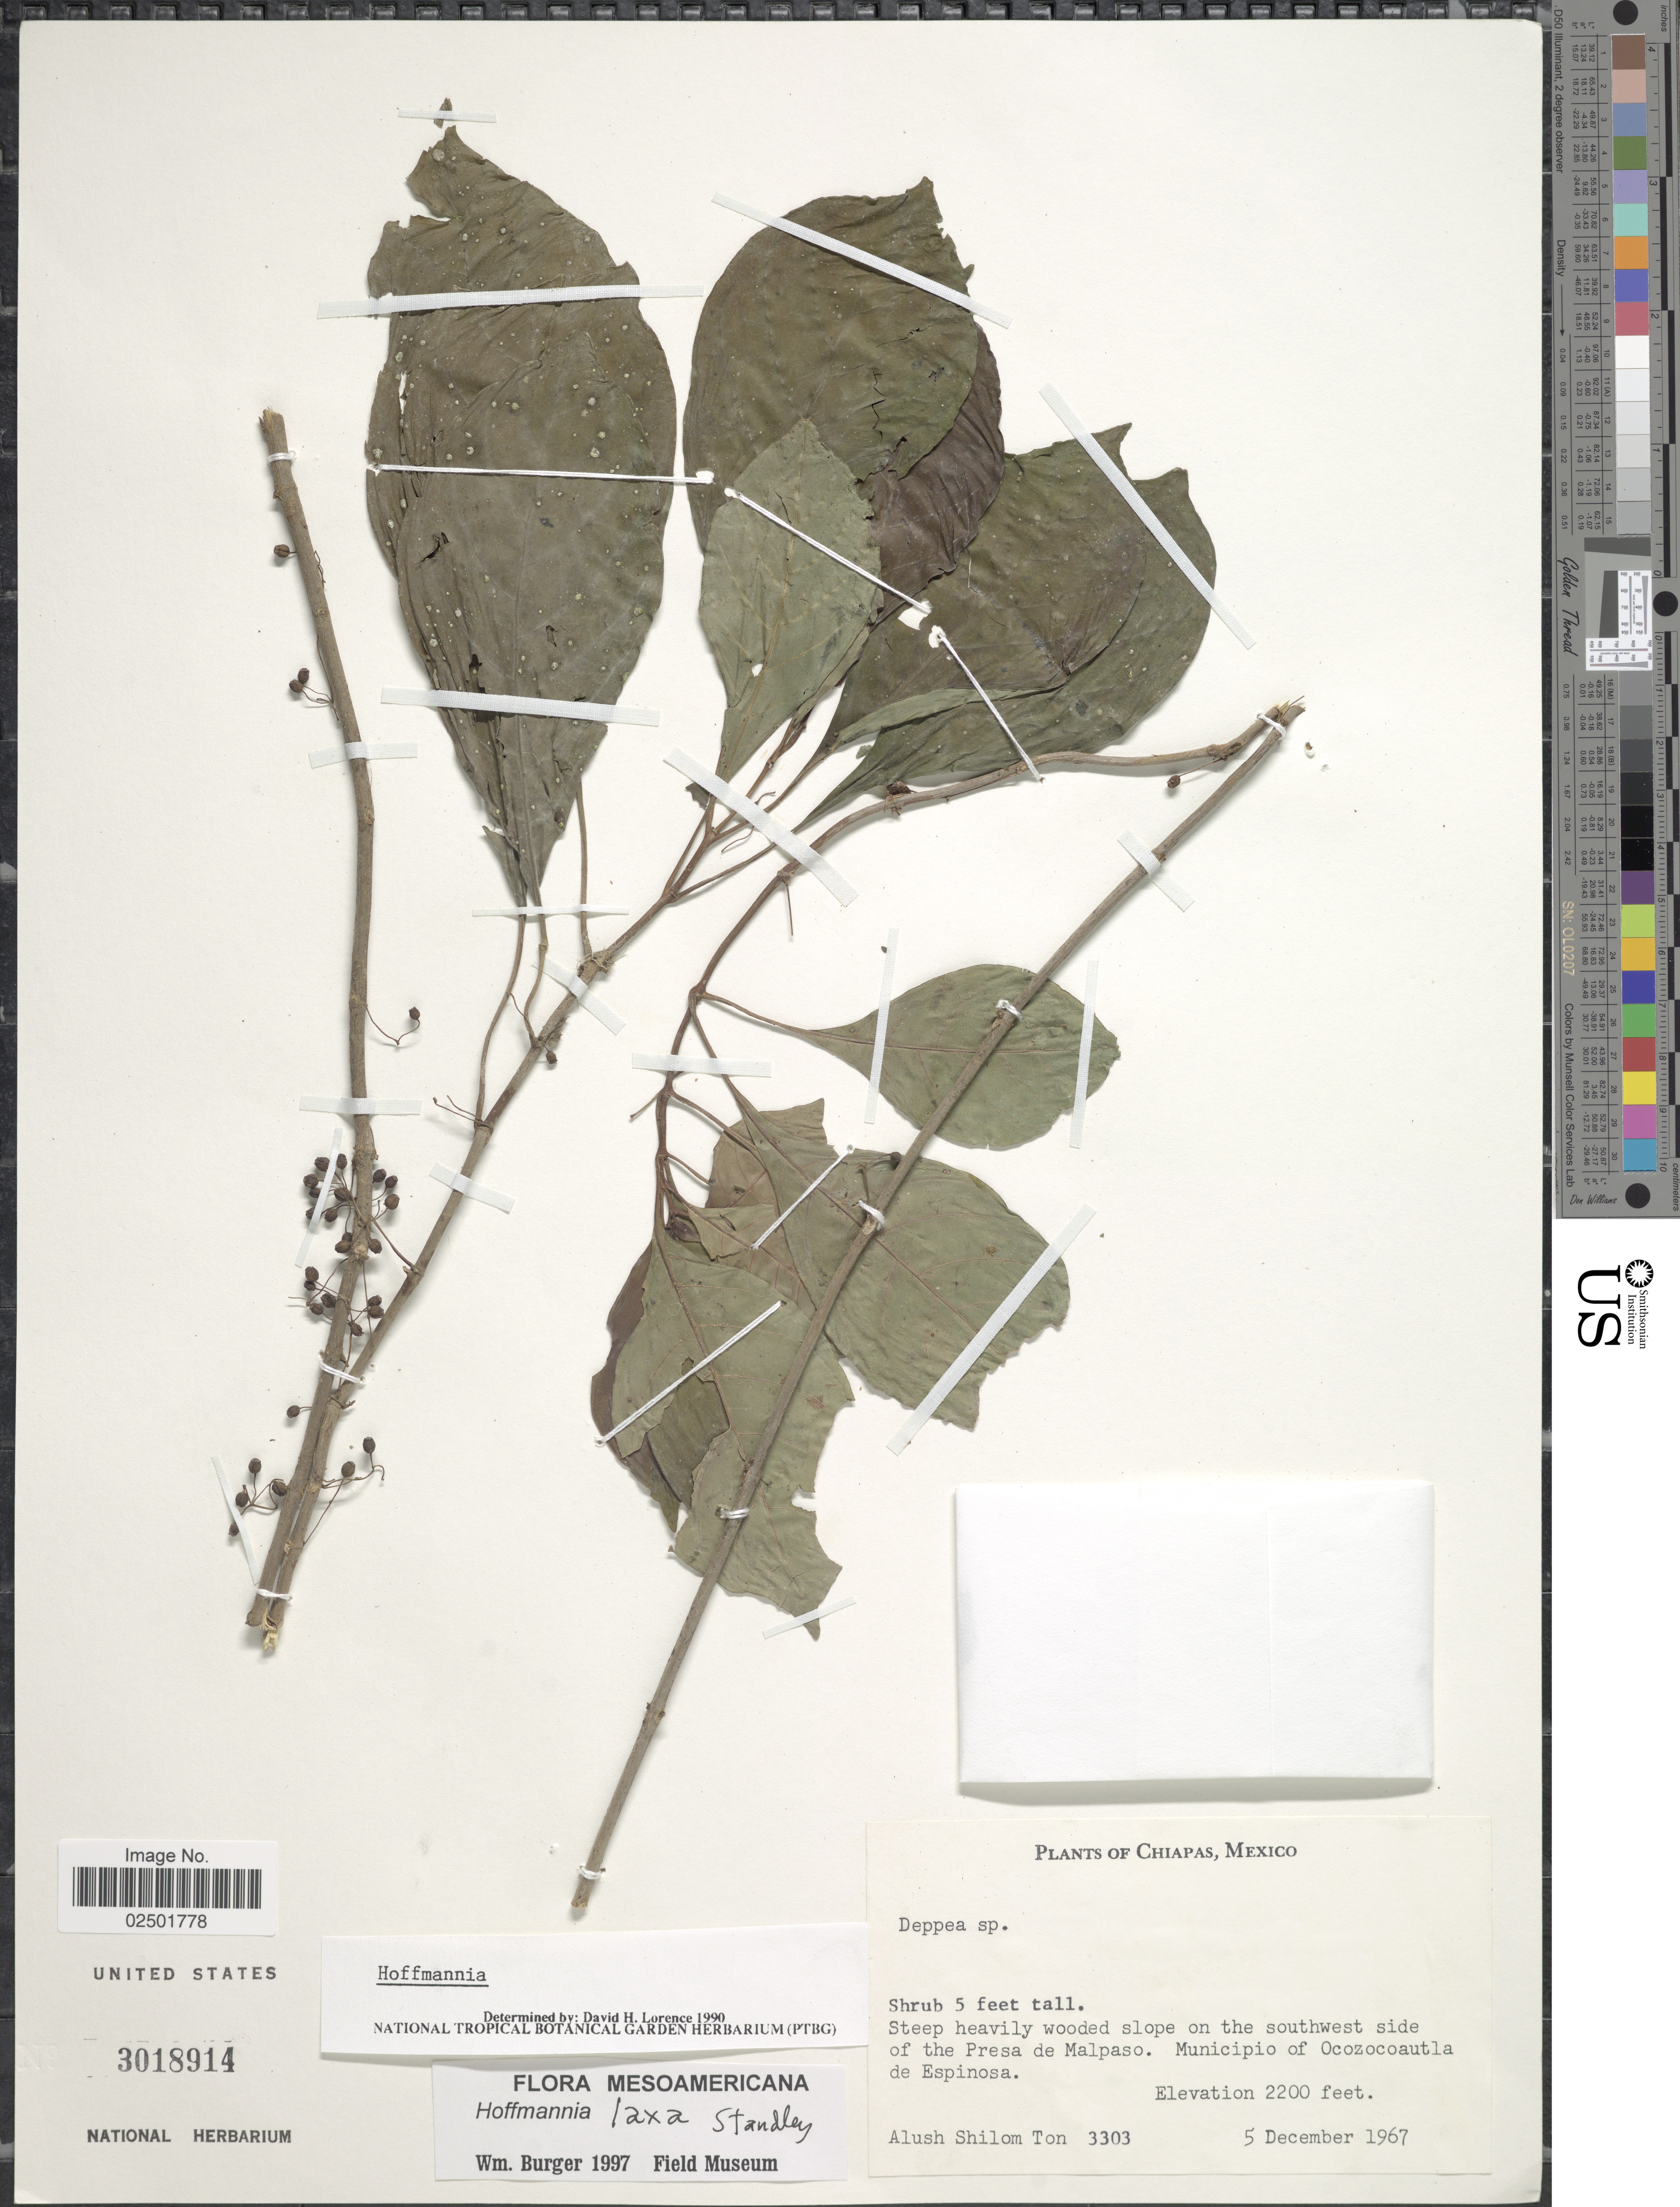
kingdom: Plantae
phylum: Tracheophyta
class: Magnoliopsida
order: Gentianales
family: Rubiaceae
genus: Hoffmannia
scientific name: Hoffmannia laxa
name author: Standl.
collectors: A. M. Ton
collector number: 3303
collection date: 1967-12-05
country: Mexico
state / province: Chiapas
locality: Steep heavi;y wooded slope on the southwest side of the Presa de Malpaso. Municipio of Ocozocoautla de Espinosa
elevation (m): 671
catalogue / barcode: US 3018914